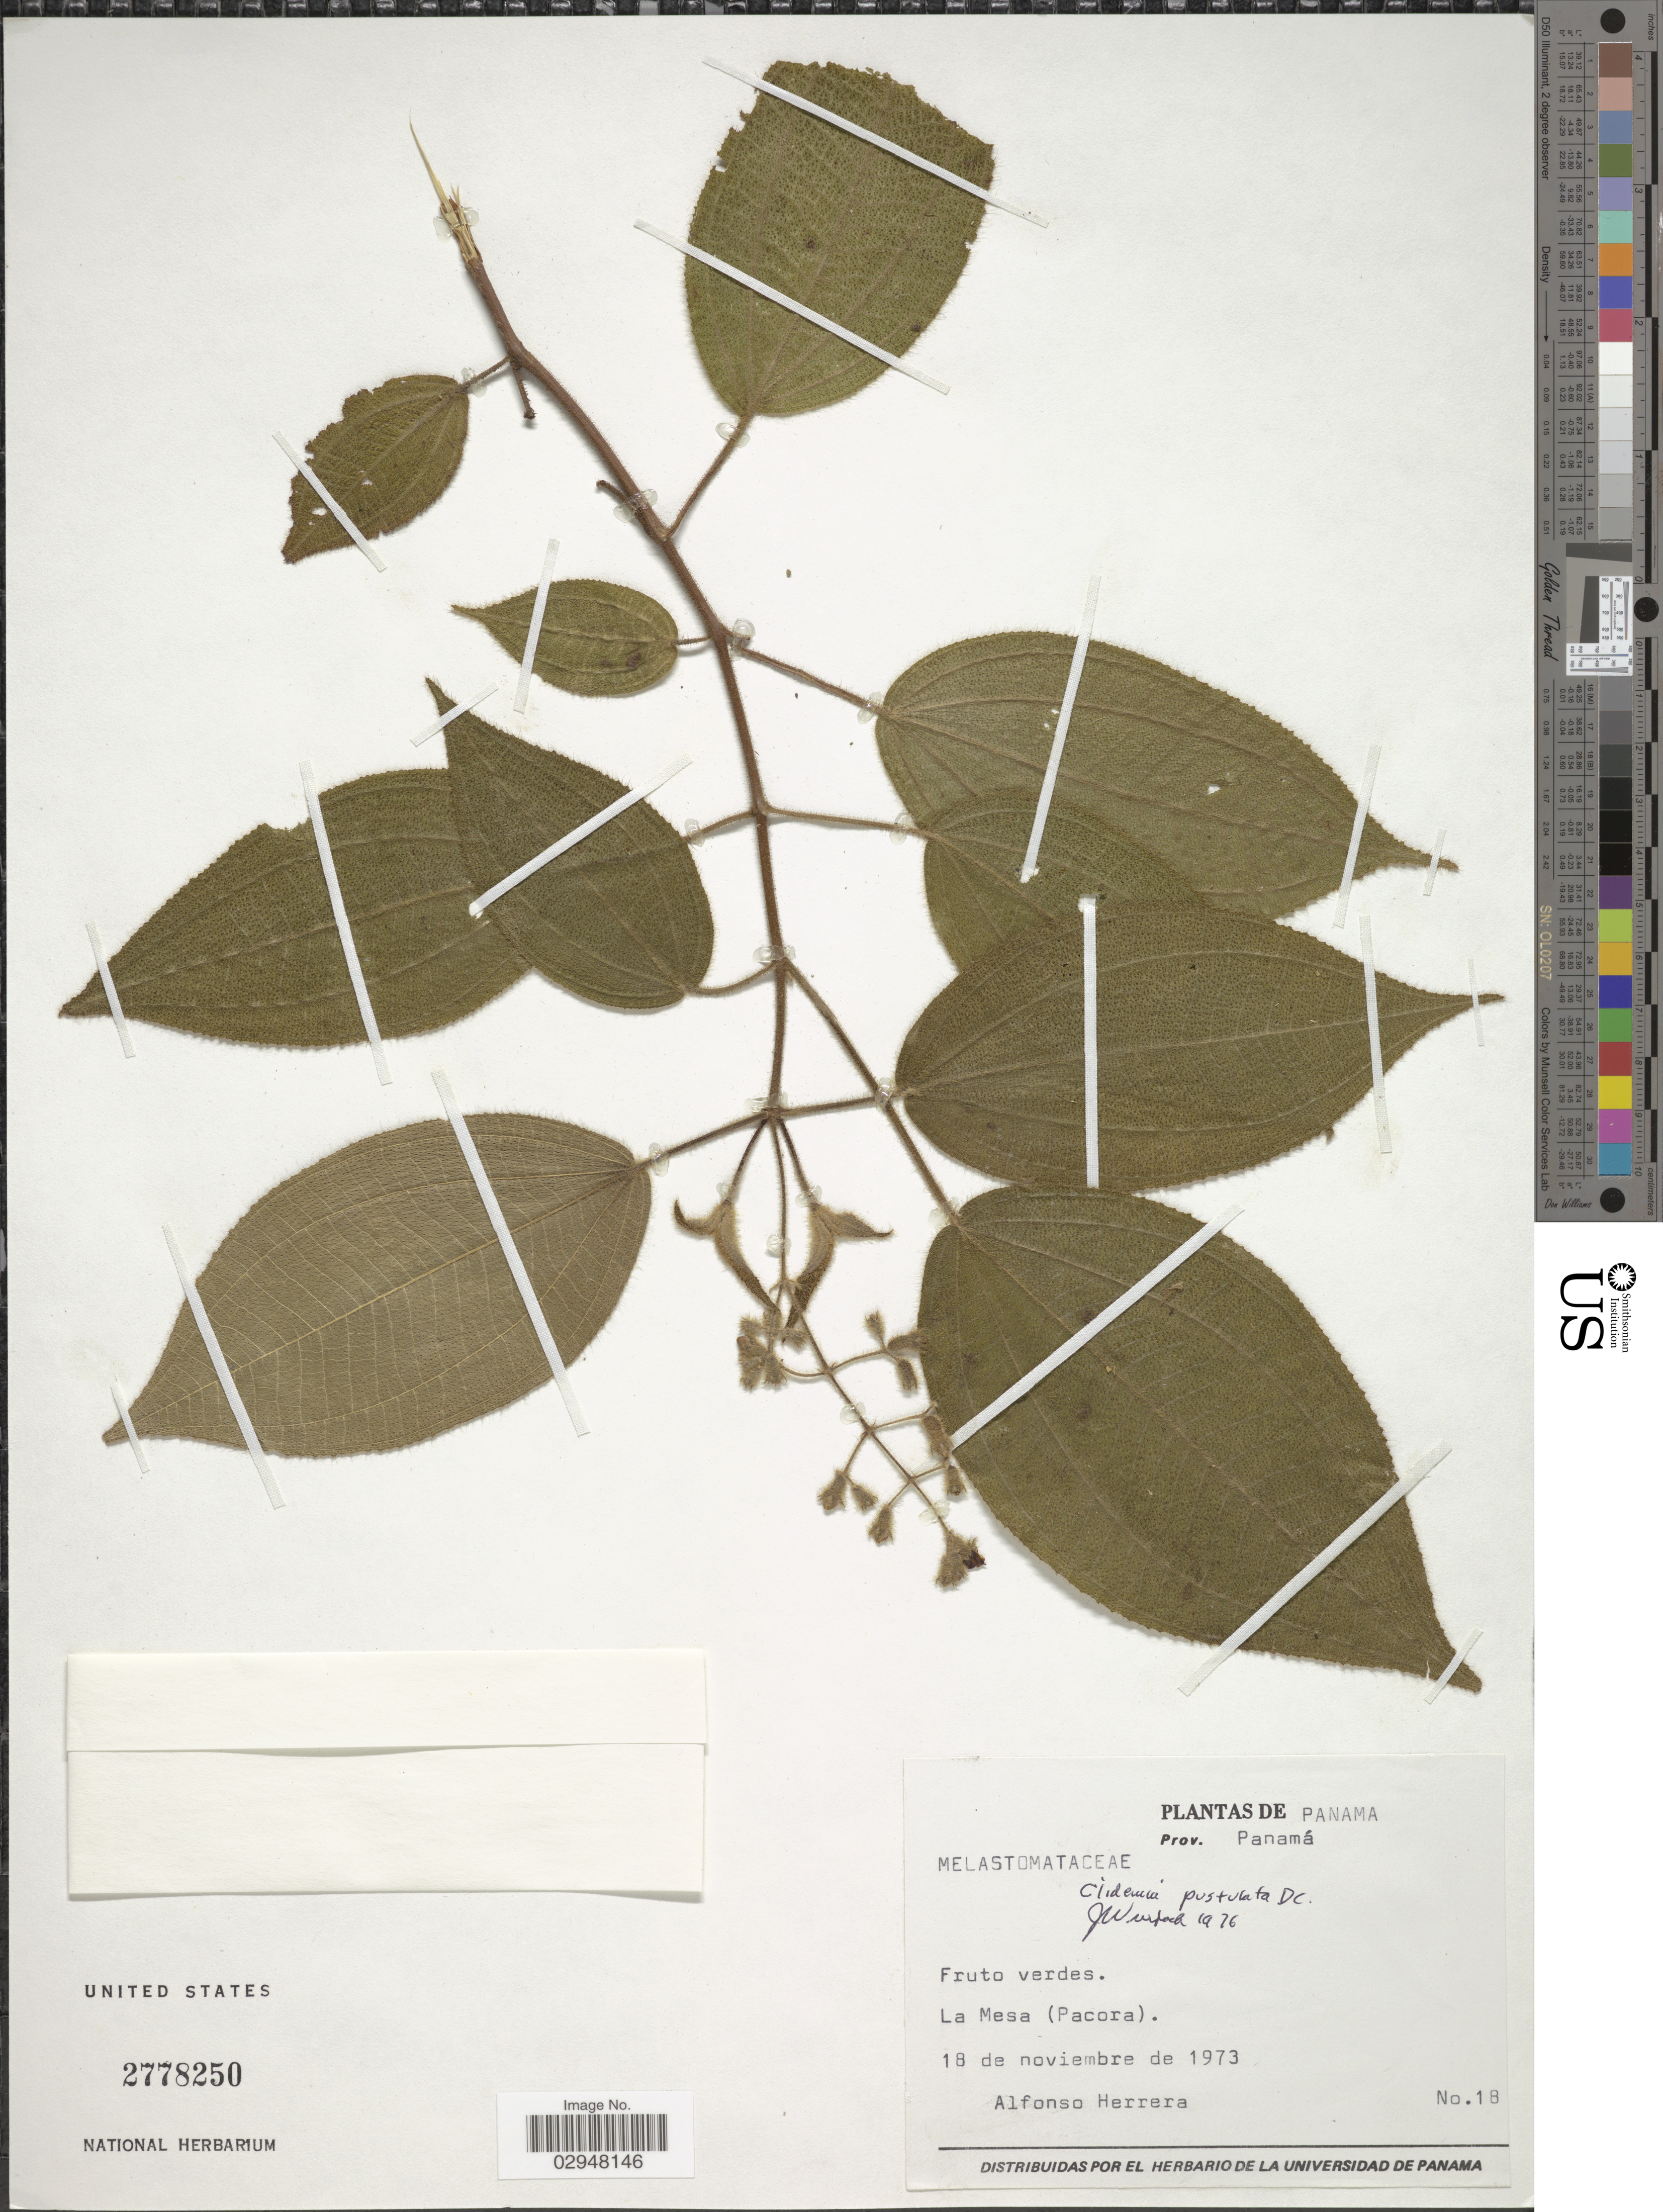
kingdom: Plantae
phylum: Tracheophyta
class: Magnoliopsida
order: Myrtales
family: Melastomataceae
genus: Clidemia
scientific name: Clidemia pustulata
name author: DC.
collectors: A. Herrera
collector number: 18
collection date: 1973-11-18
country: Panama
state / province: Panamá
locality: La Mesa (Pacora).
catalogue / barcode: US 2778250